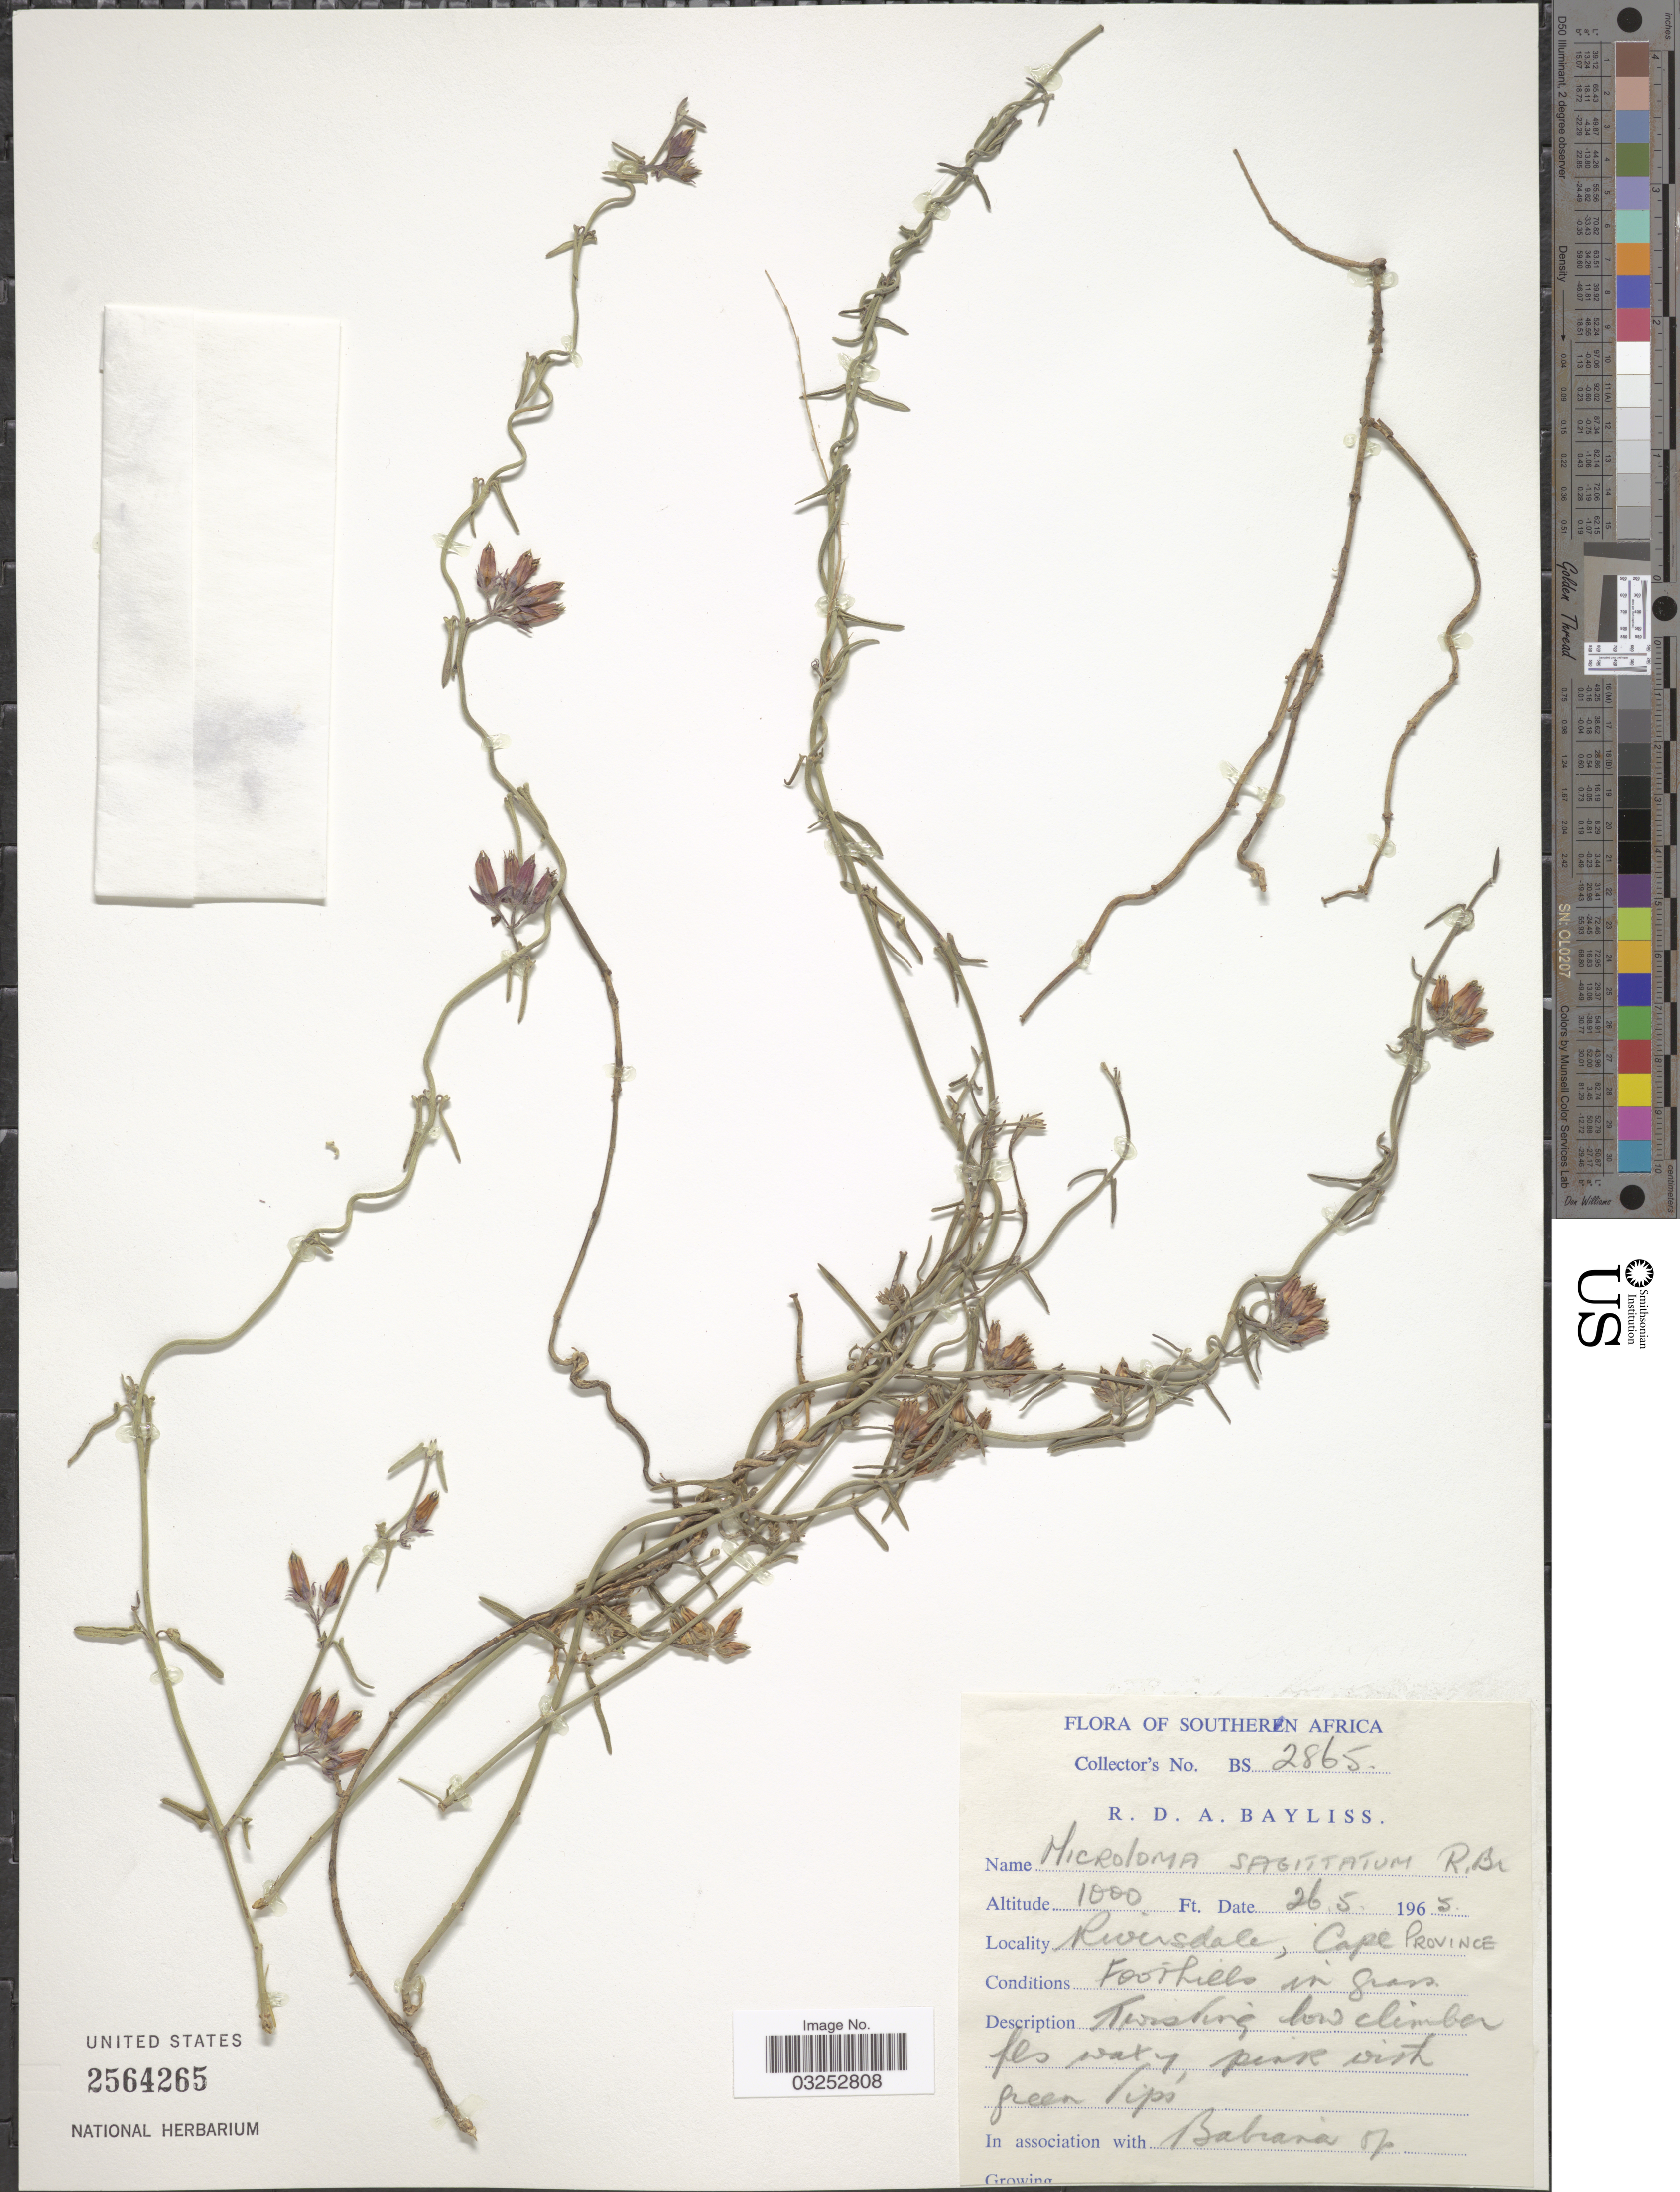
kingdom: Plantae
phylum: Tracheophyta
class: Magnoliopsida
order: Gentianales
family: Apocynaceae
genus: Microloma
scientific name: Microloma sagittatum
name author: (L.) R. Br.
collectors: R. Bayliss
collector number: BS 2865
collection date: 1965-05-26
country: South Africa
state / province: Western Cape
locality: Southern Africa, Riversdale, Cape Province.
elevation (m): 305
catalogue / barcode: US 2564265